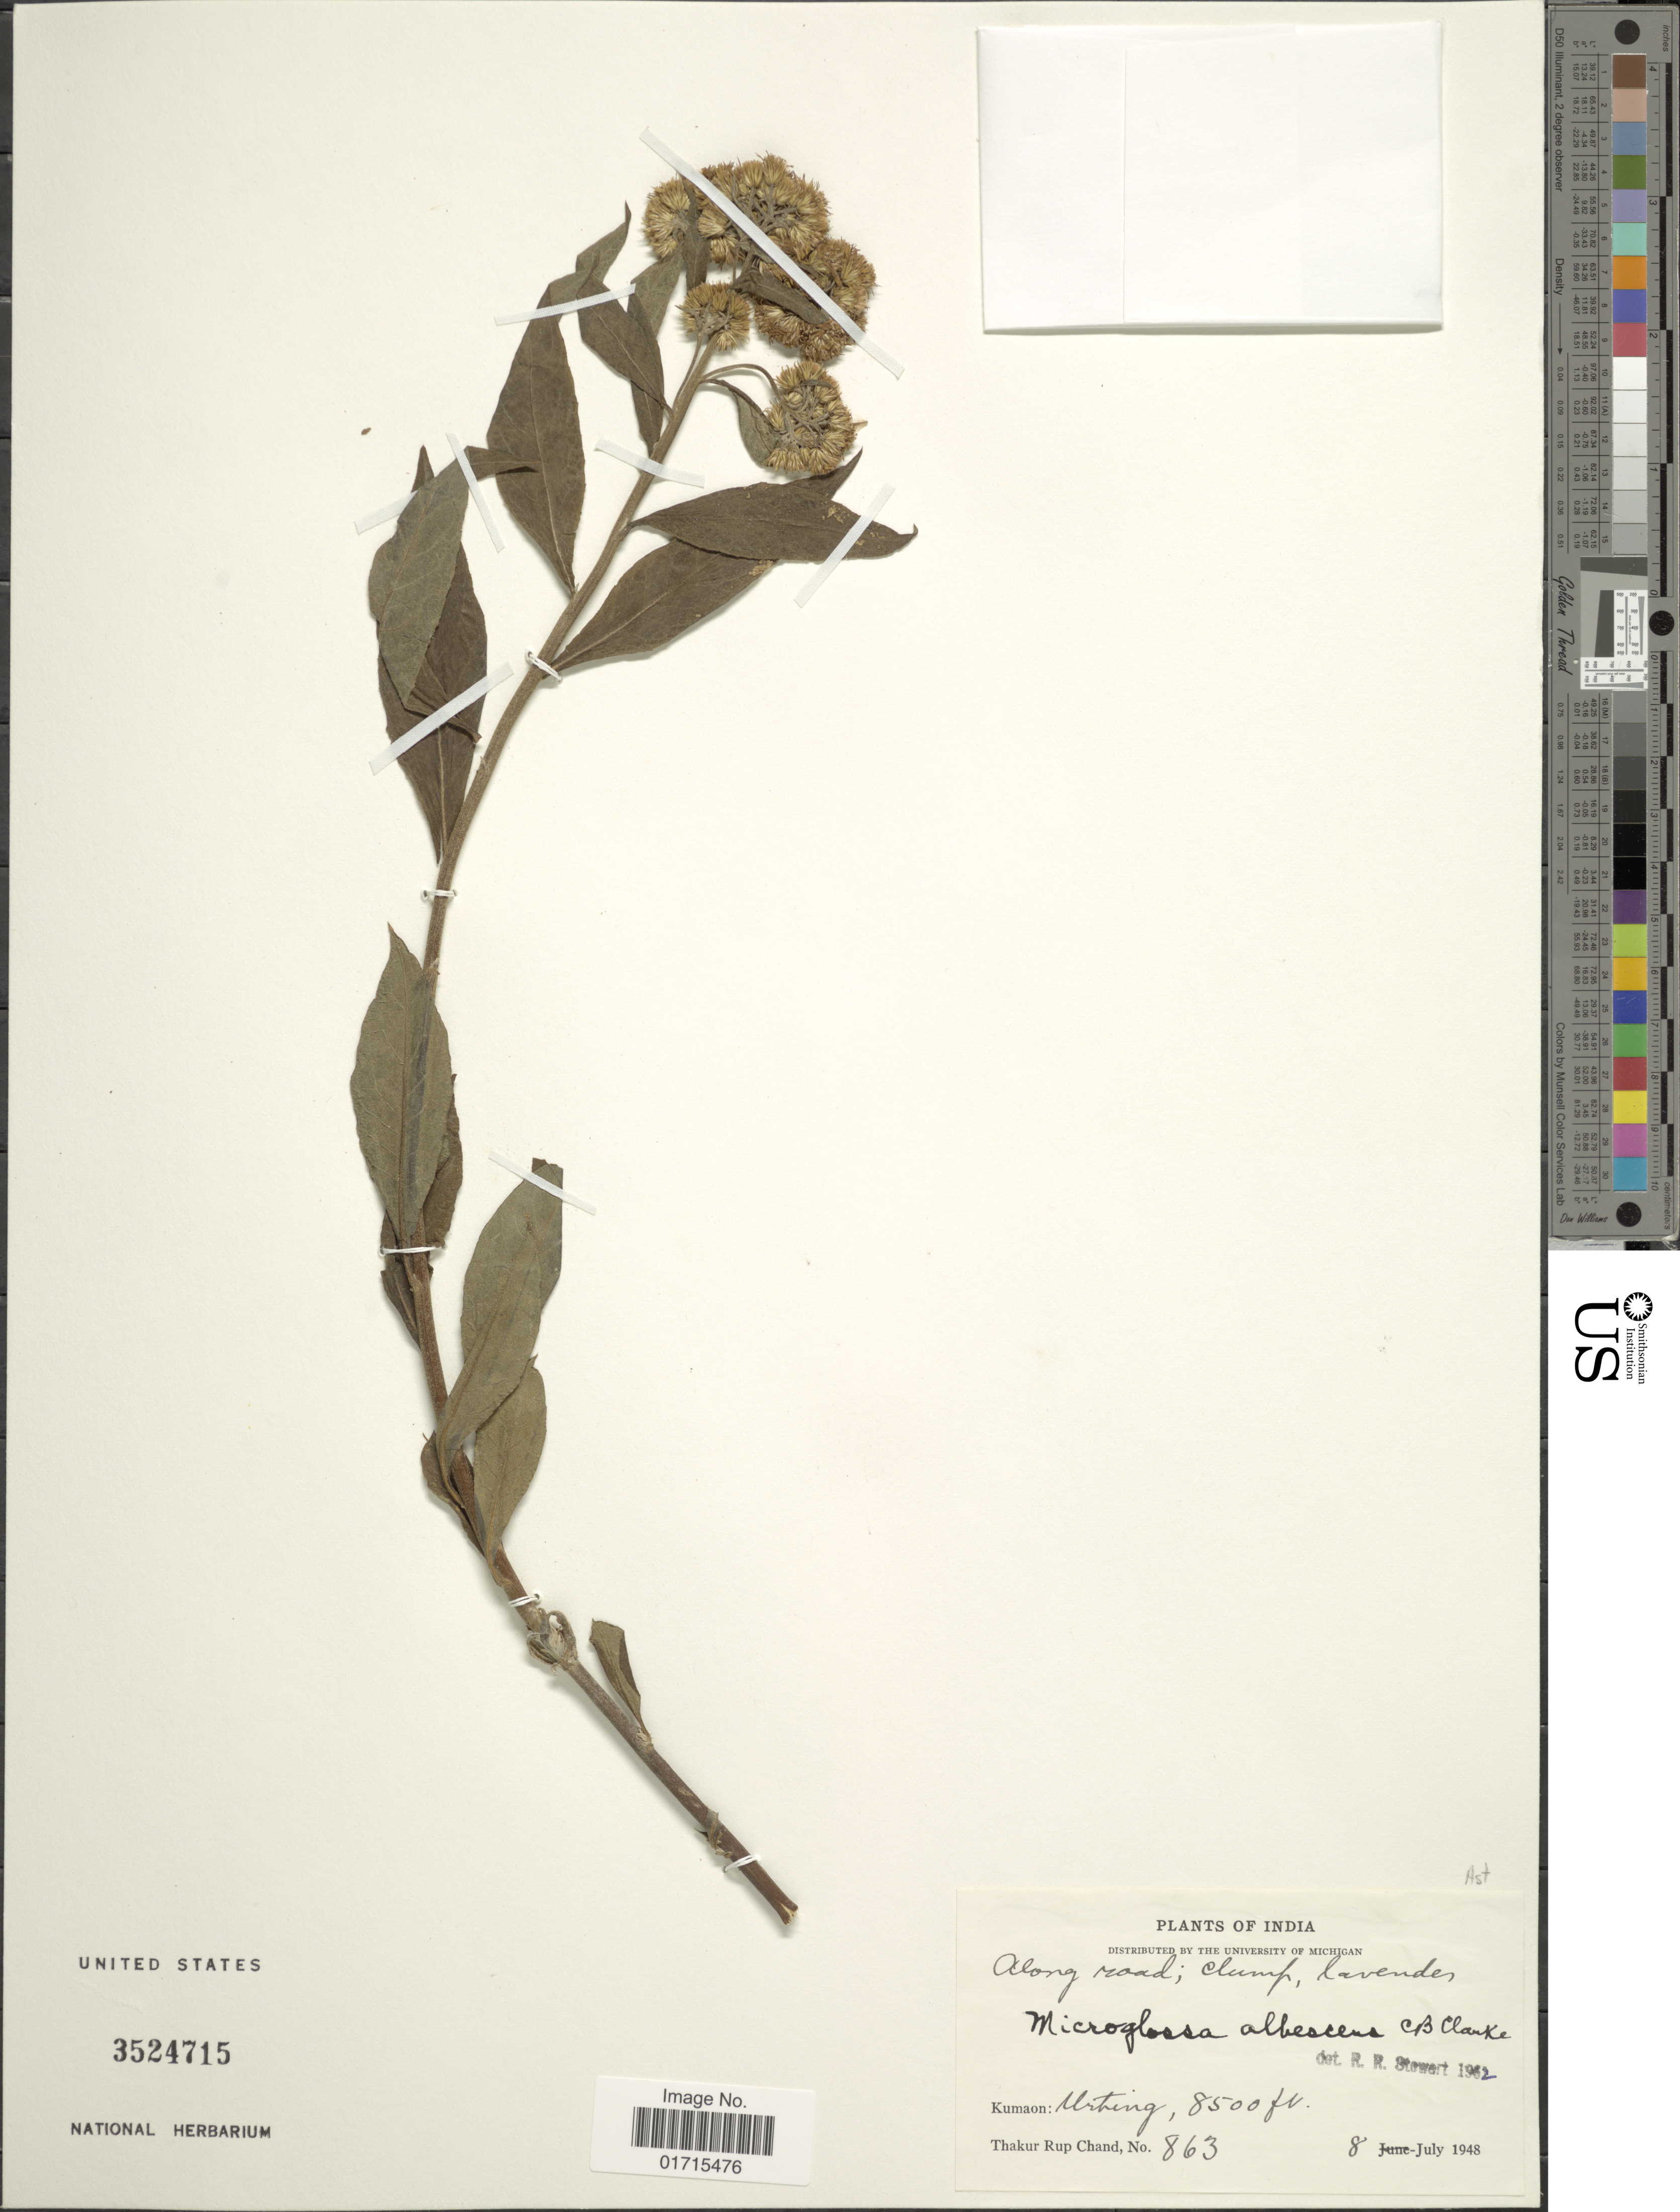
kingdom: Plantae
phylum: Tracheophyta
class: Magnoliopsida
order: Asterales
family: Asteraceae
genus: Microglossa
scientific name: Microglossa albescens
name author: (DC.) C.B. Clarke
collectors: T. R. Chand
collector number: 863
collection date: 1948-07-08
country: India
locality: India. Kumaon: Urthing.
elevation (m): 2591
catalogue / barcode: US 3524715